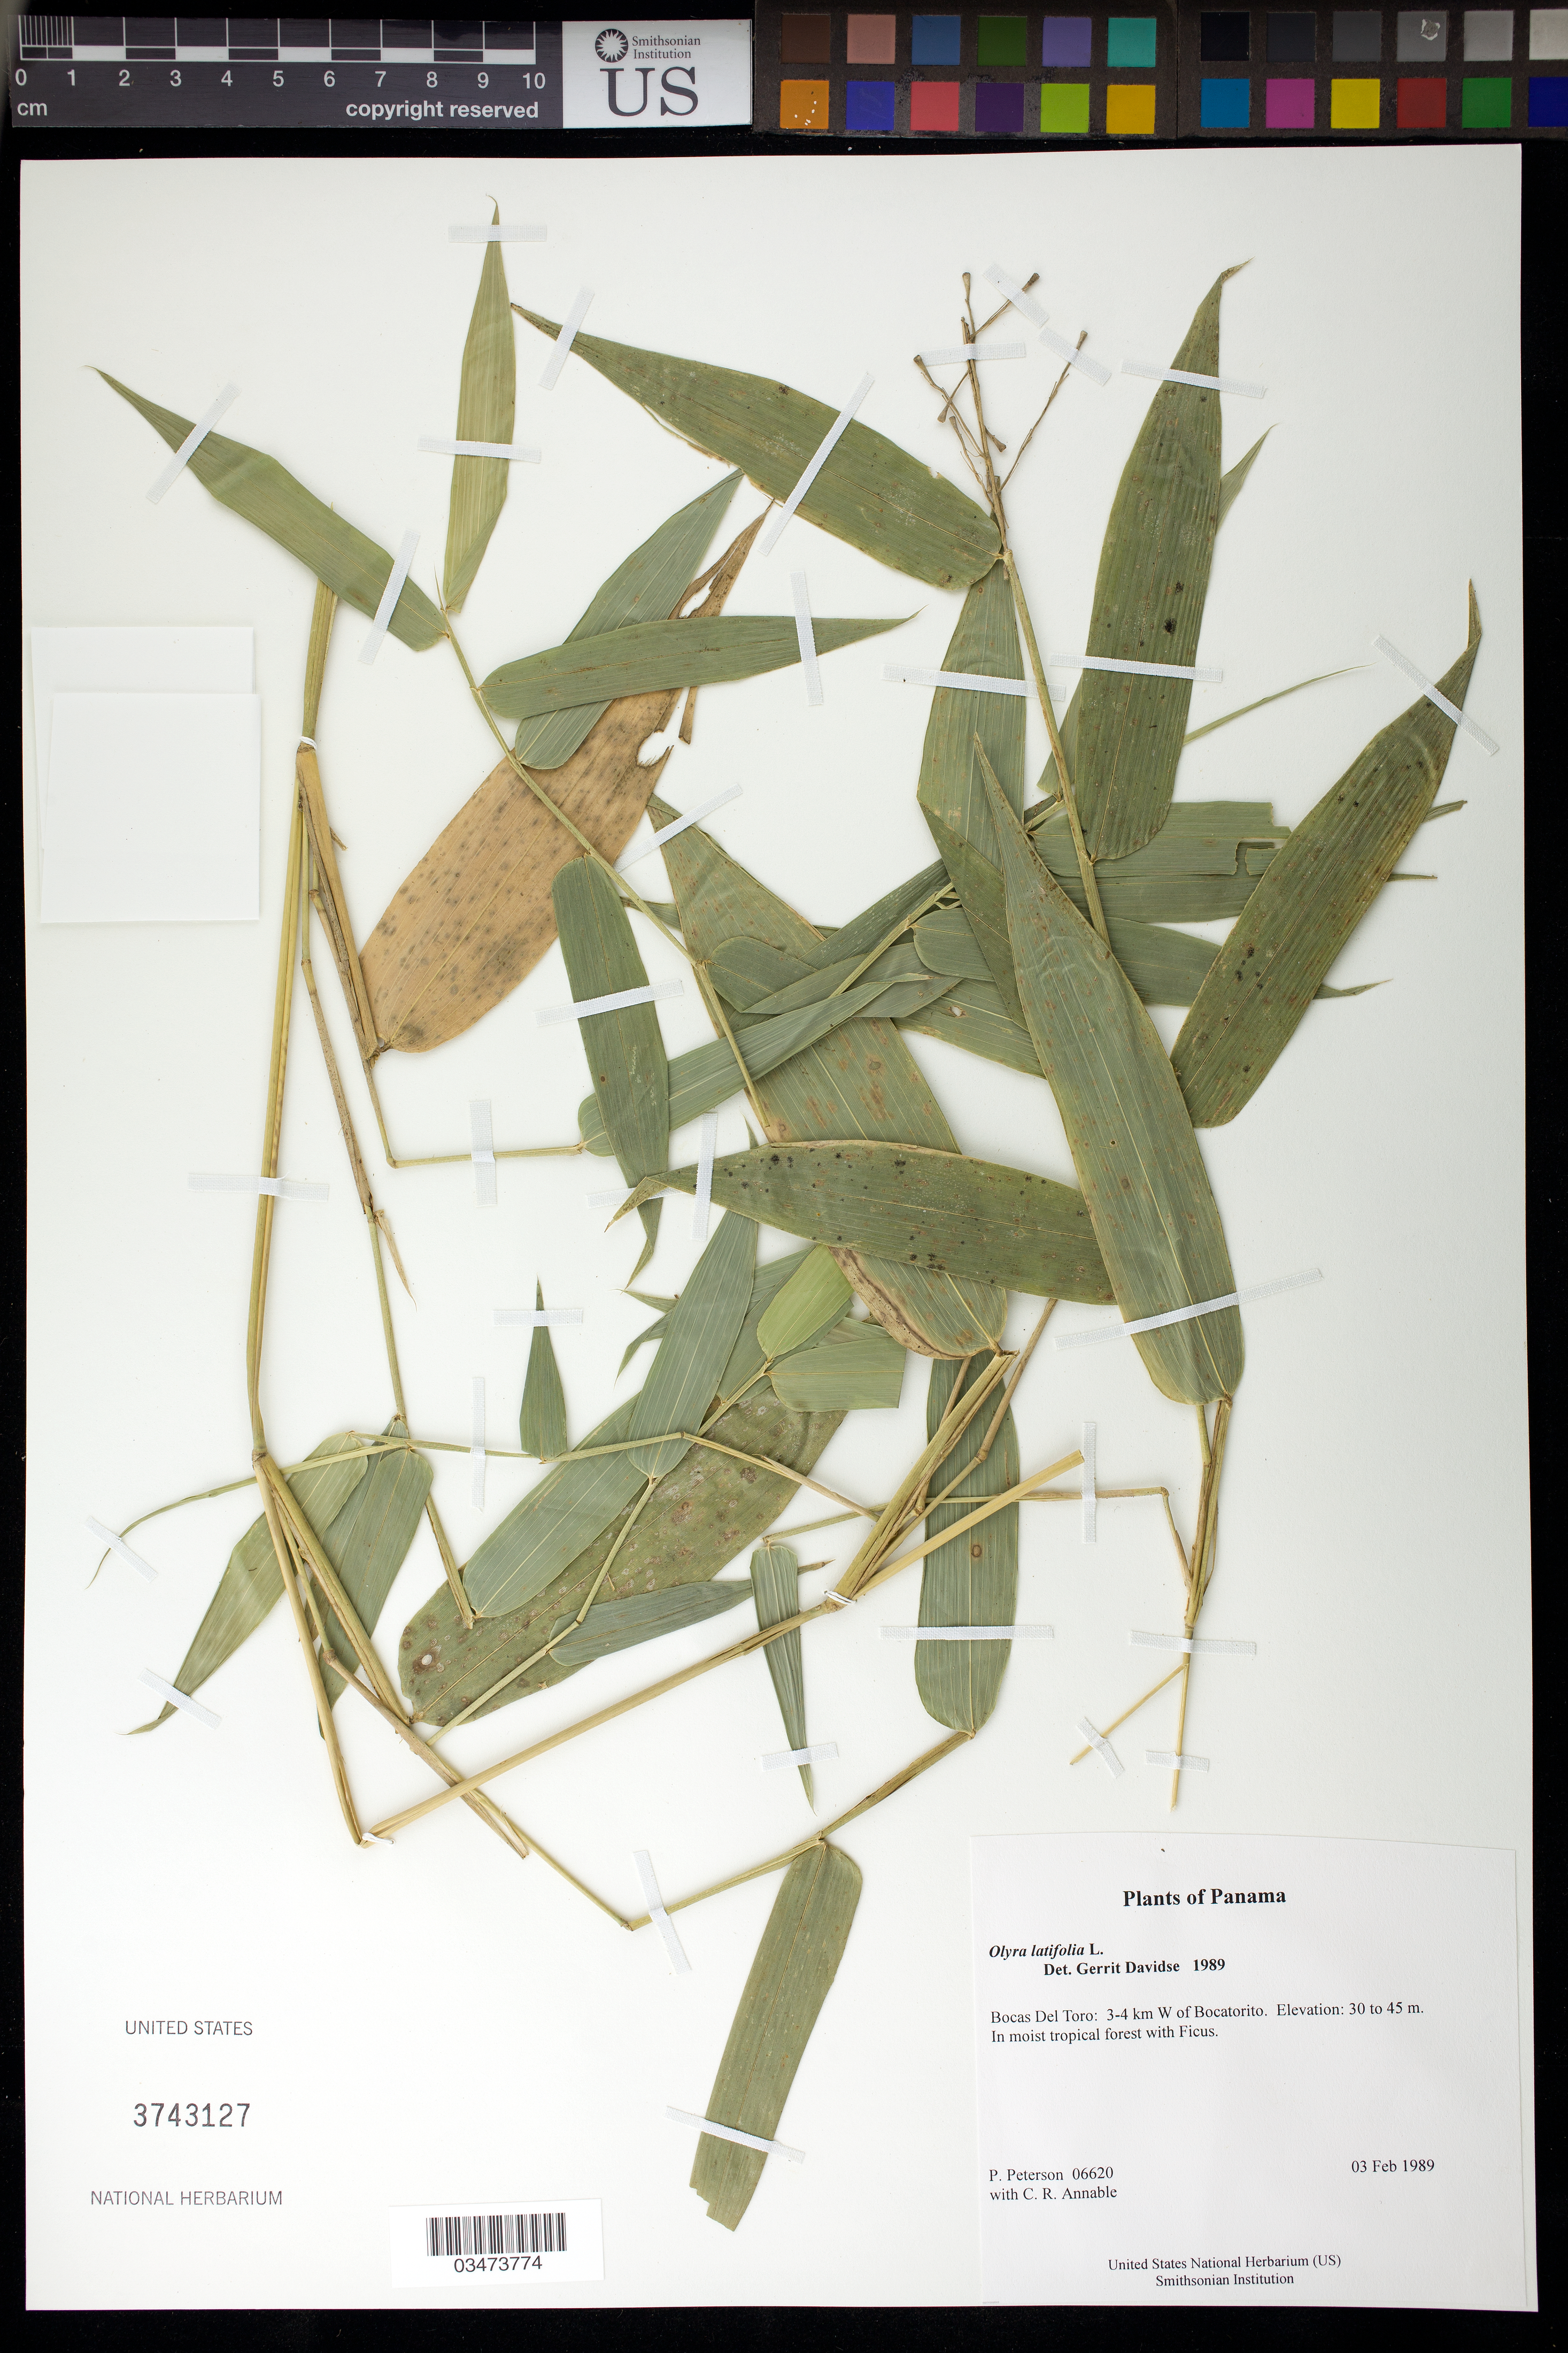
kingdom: Plantae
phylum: Tracheophyta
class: Liliopsida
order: Poales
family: Poaceae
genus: Olyra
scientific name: Olyra latifolia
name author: L.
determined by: Davidse, Gerrit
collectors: P. M. Peterson & C. R. Annable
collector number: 06620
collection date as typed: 03 Feb 1989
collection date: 1989-02-03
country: Panama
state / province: Bocas del Toro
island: San Cristobal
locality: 3-4 km W of Bocatorito.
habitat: In moist tropical forest with Ficus.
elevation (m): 30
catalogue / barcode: US 3743127